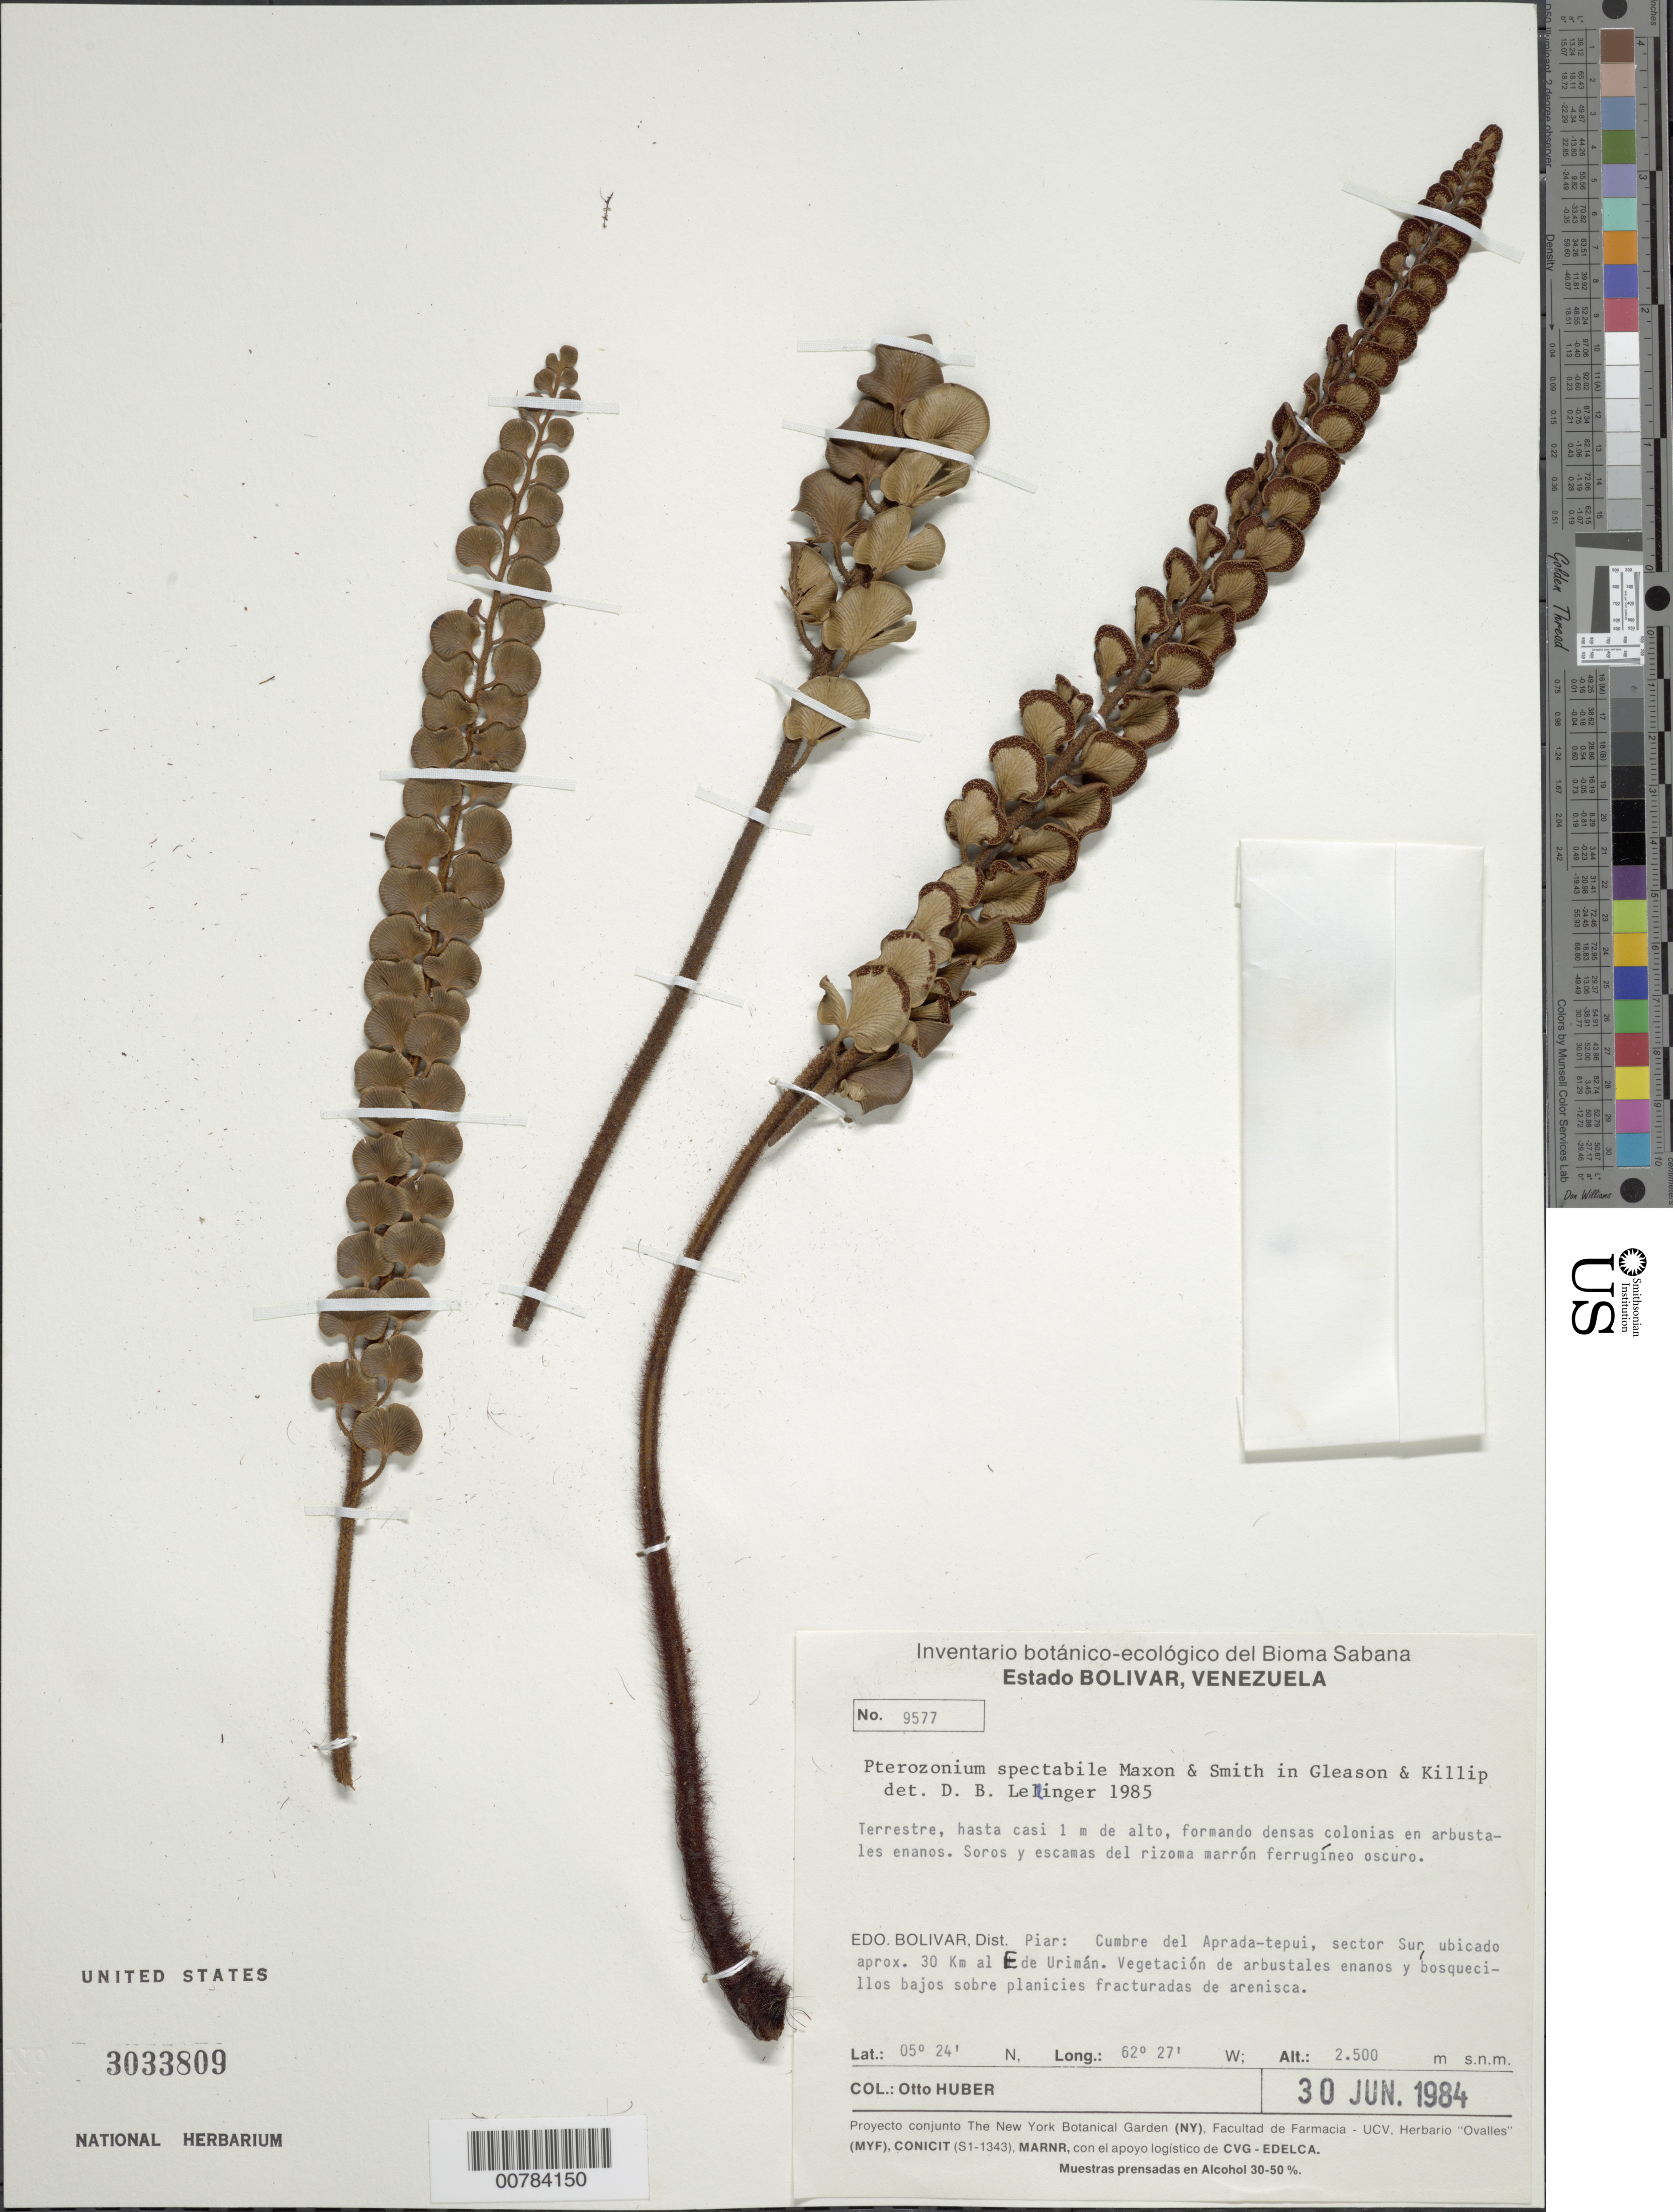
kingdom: Plantae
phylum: Tracheophyta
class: Polypodiopsida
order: Polypodiales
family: Pteridaceae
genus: Pterozonium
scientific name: Pterozonium spectabile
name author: Maxon & A.C. Sm.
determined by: Lellinger, David B., (BOT), Smithsonian Institution - National Museum of Natural History (UNITED STATES)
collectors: O. Huber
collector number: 9577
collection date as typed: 30-Jun-84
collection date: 1984-06-30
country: Venezuela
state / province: Bolívar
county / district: Piar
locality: Aprada-tepuí cumbre, sector sur ubicado ca. 30 km al E de Urimán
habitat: Vegetación de arbustales enanos y bosquecillos bajos sobre planidies fracturadas de arenisca, en arbustales enanos,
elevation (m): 2500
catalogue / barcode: US 3033809